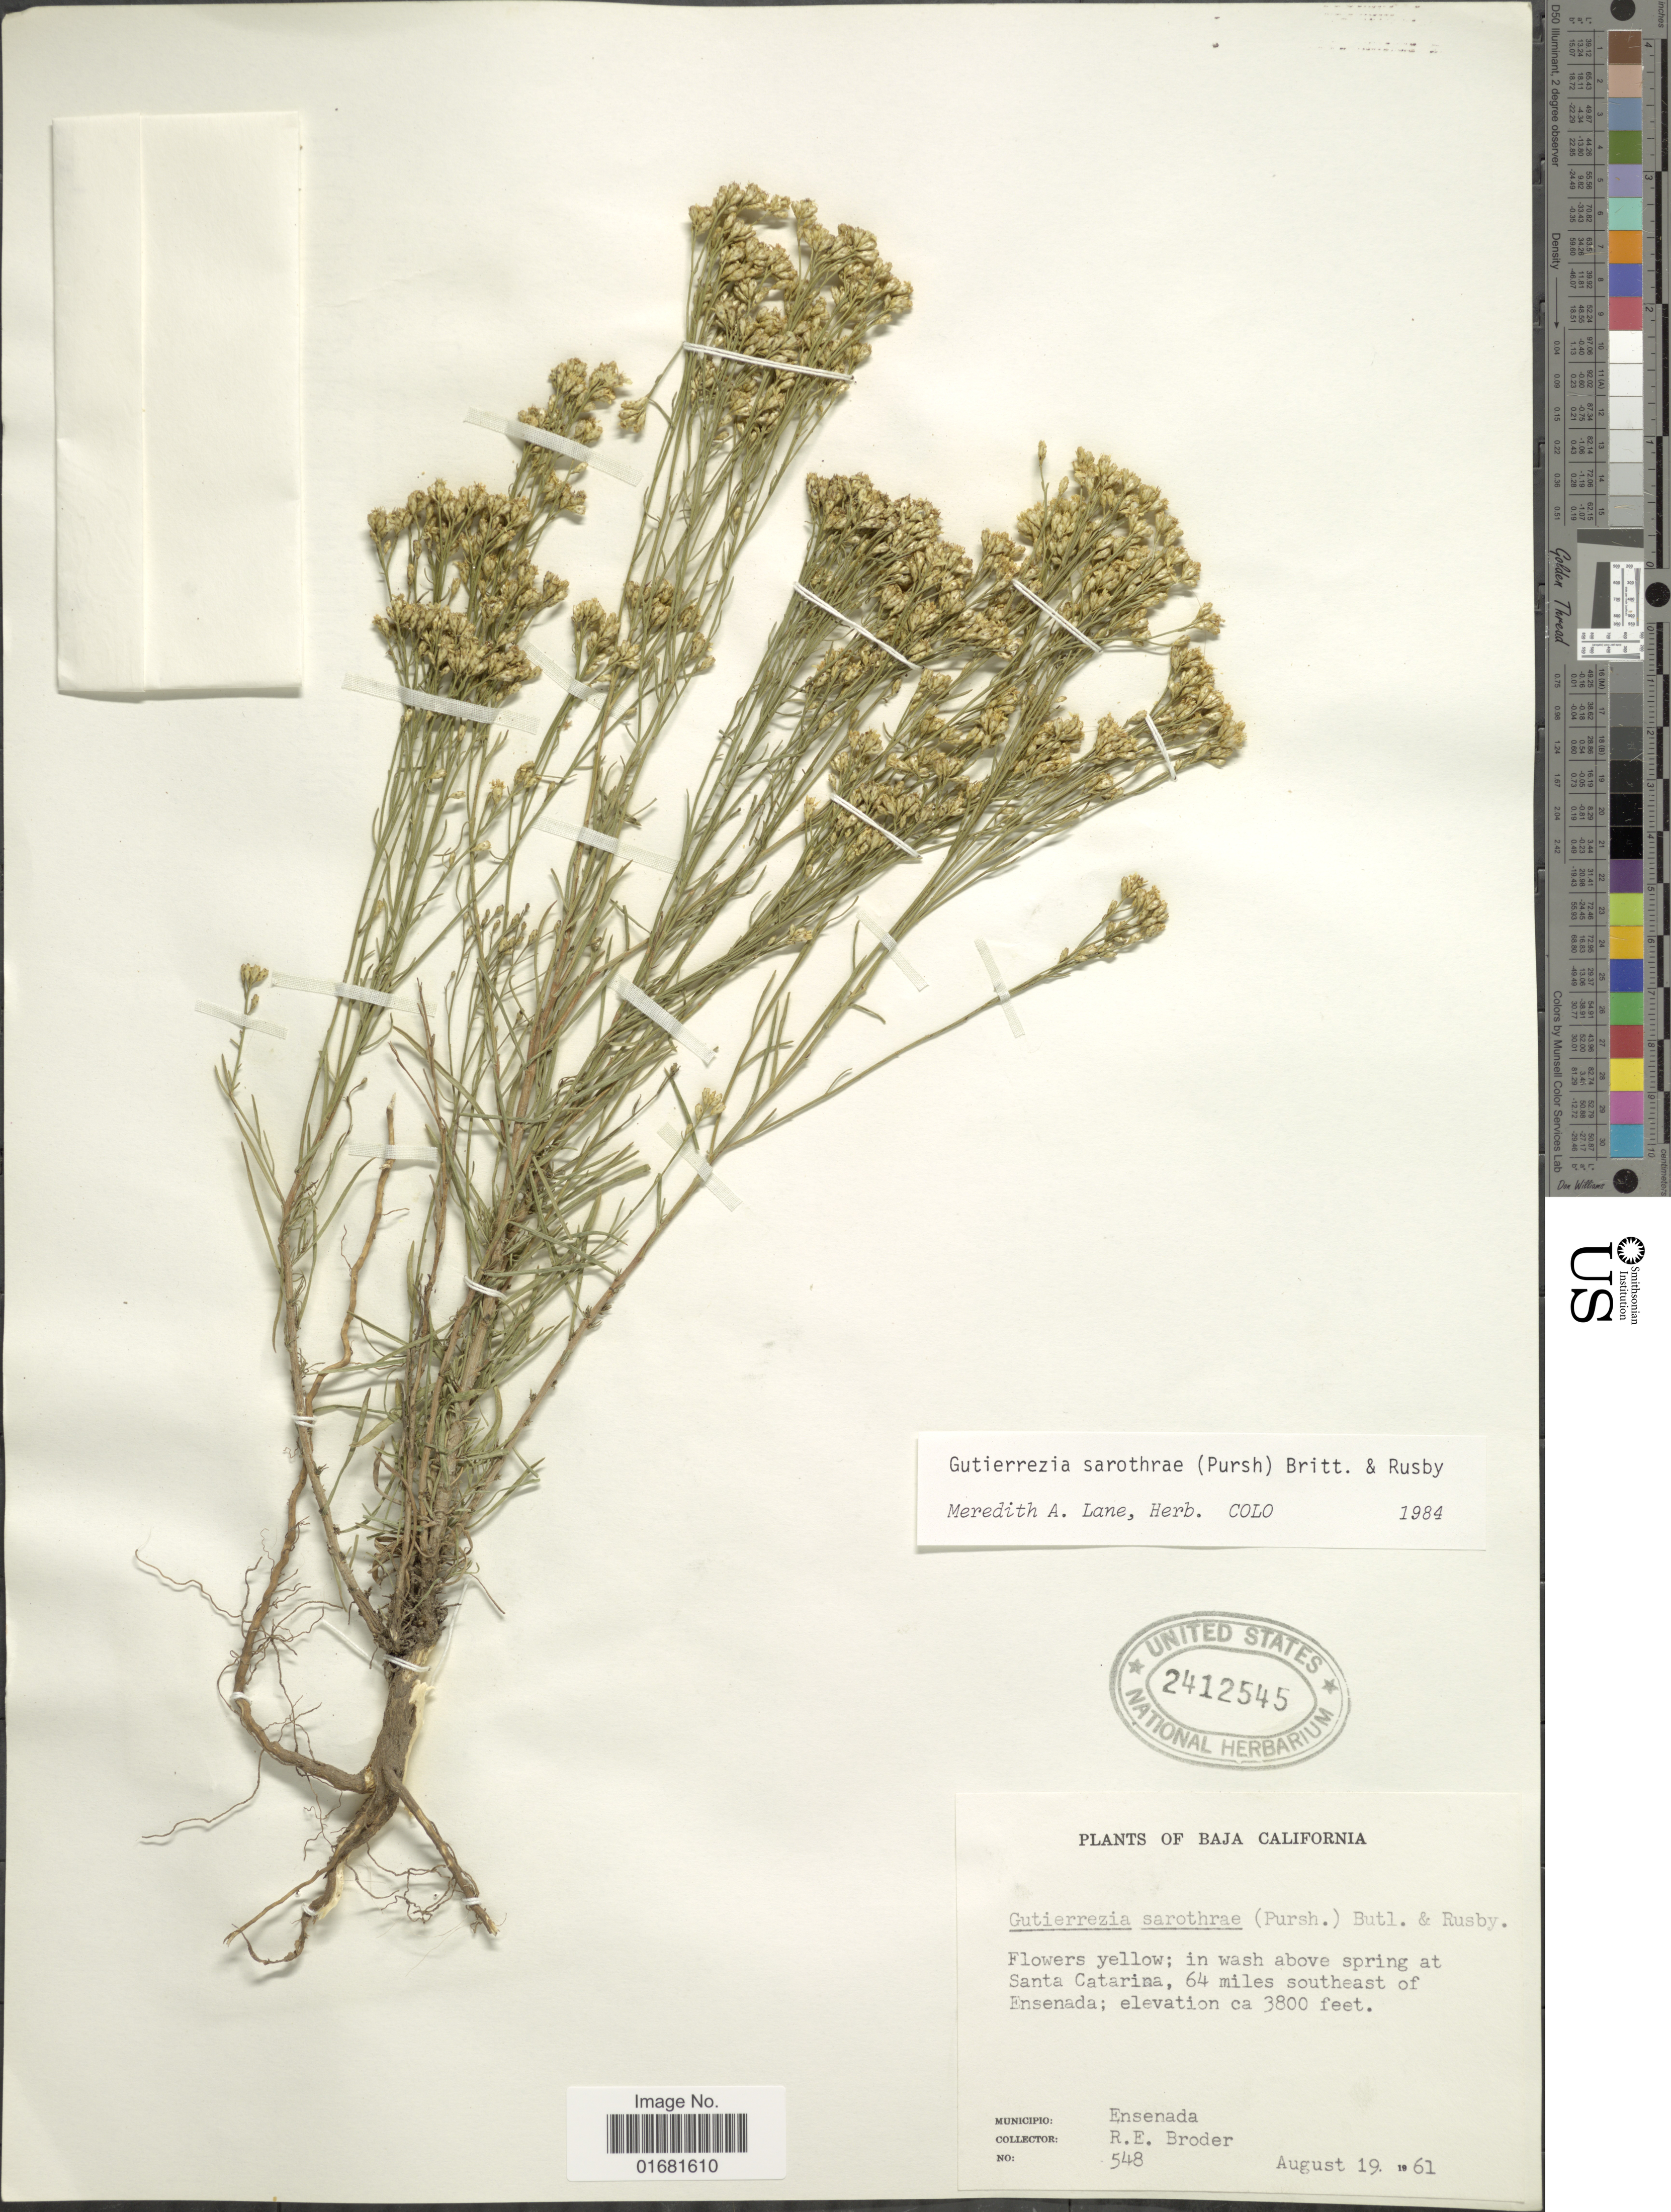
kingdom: Plantae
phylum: Tracheophyta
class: Magnoliopsida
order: Asterales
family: Asteraceae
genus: Gutierrezia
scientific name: Gutierrezia sarothrae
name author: (Pursh) Britton & Rusby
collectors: R. Broder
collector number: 548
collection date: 1961-08-19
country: Mexico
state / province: Baja California Norte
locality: Baja California. above spring at Santa Catarina, 64 miles southeast of Ensenada. Municipio: Ensenada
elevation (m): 1158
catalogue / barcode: US 2412545